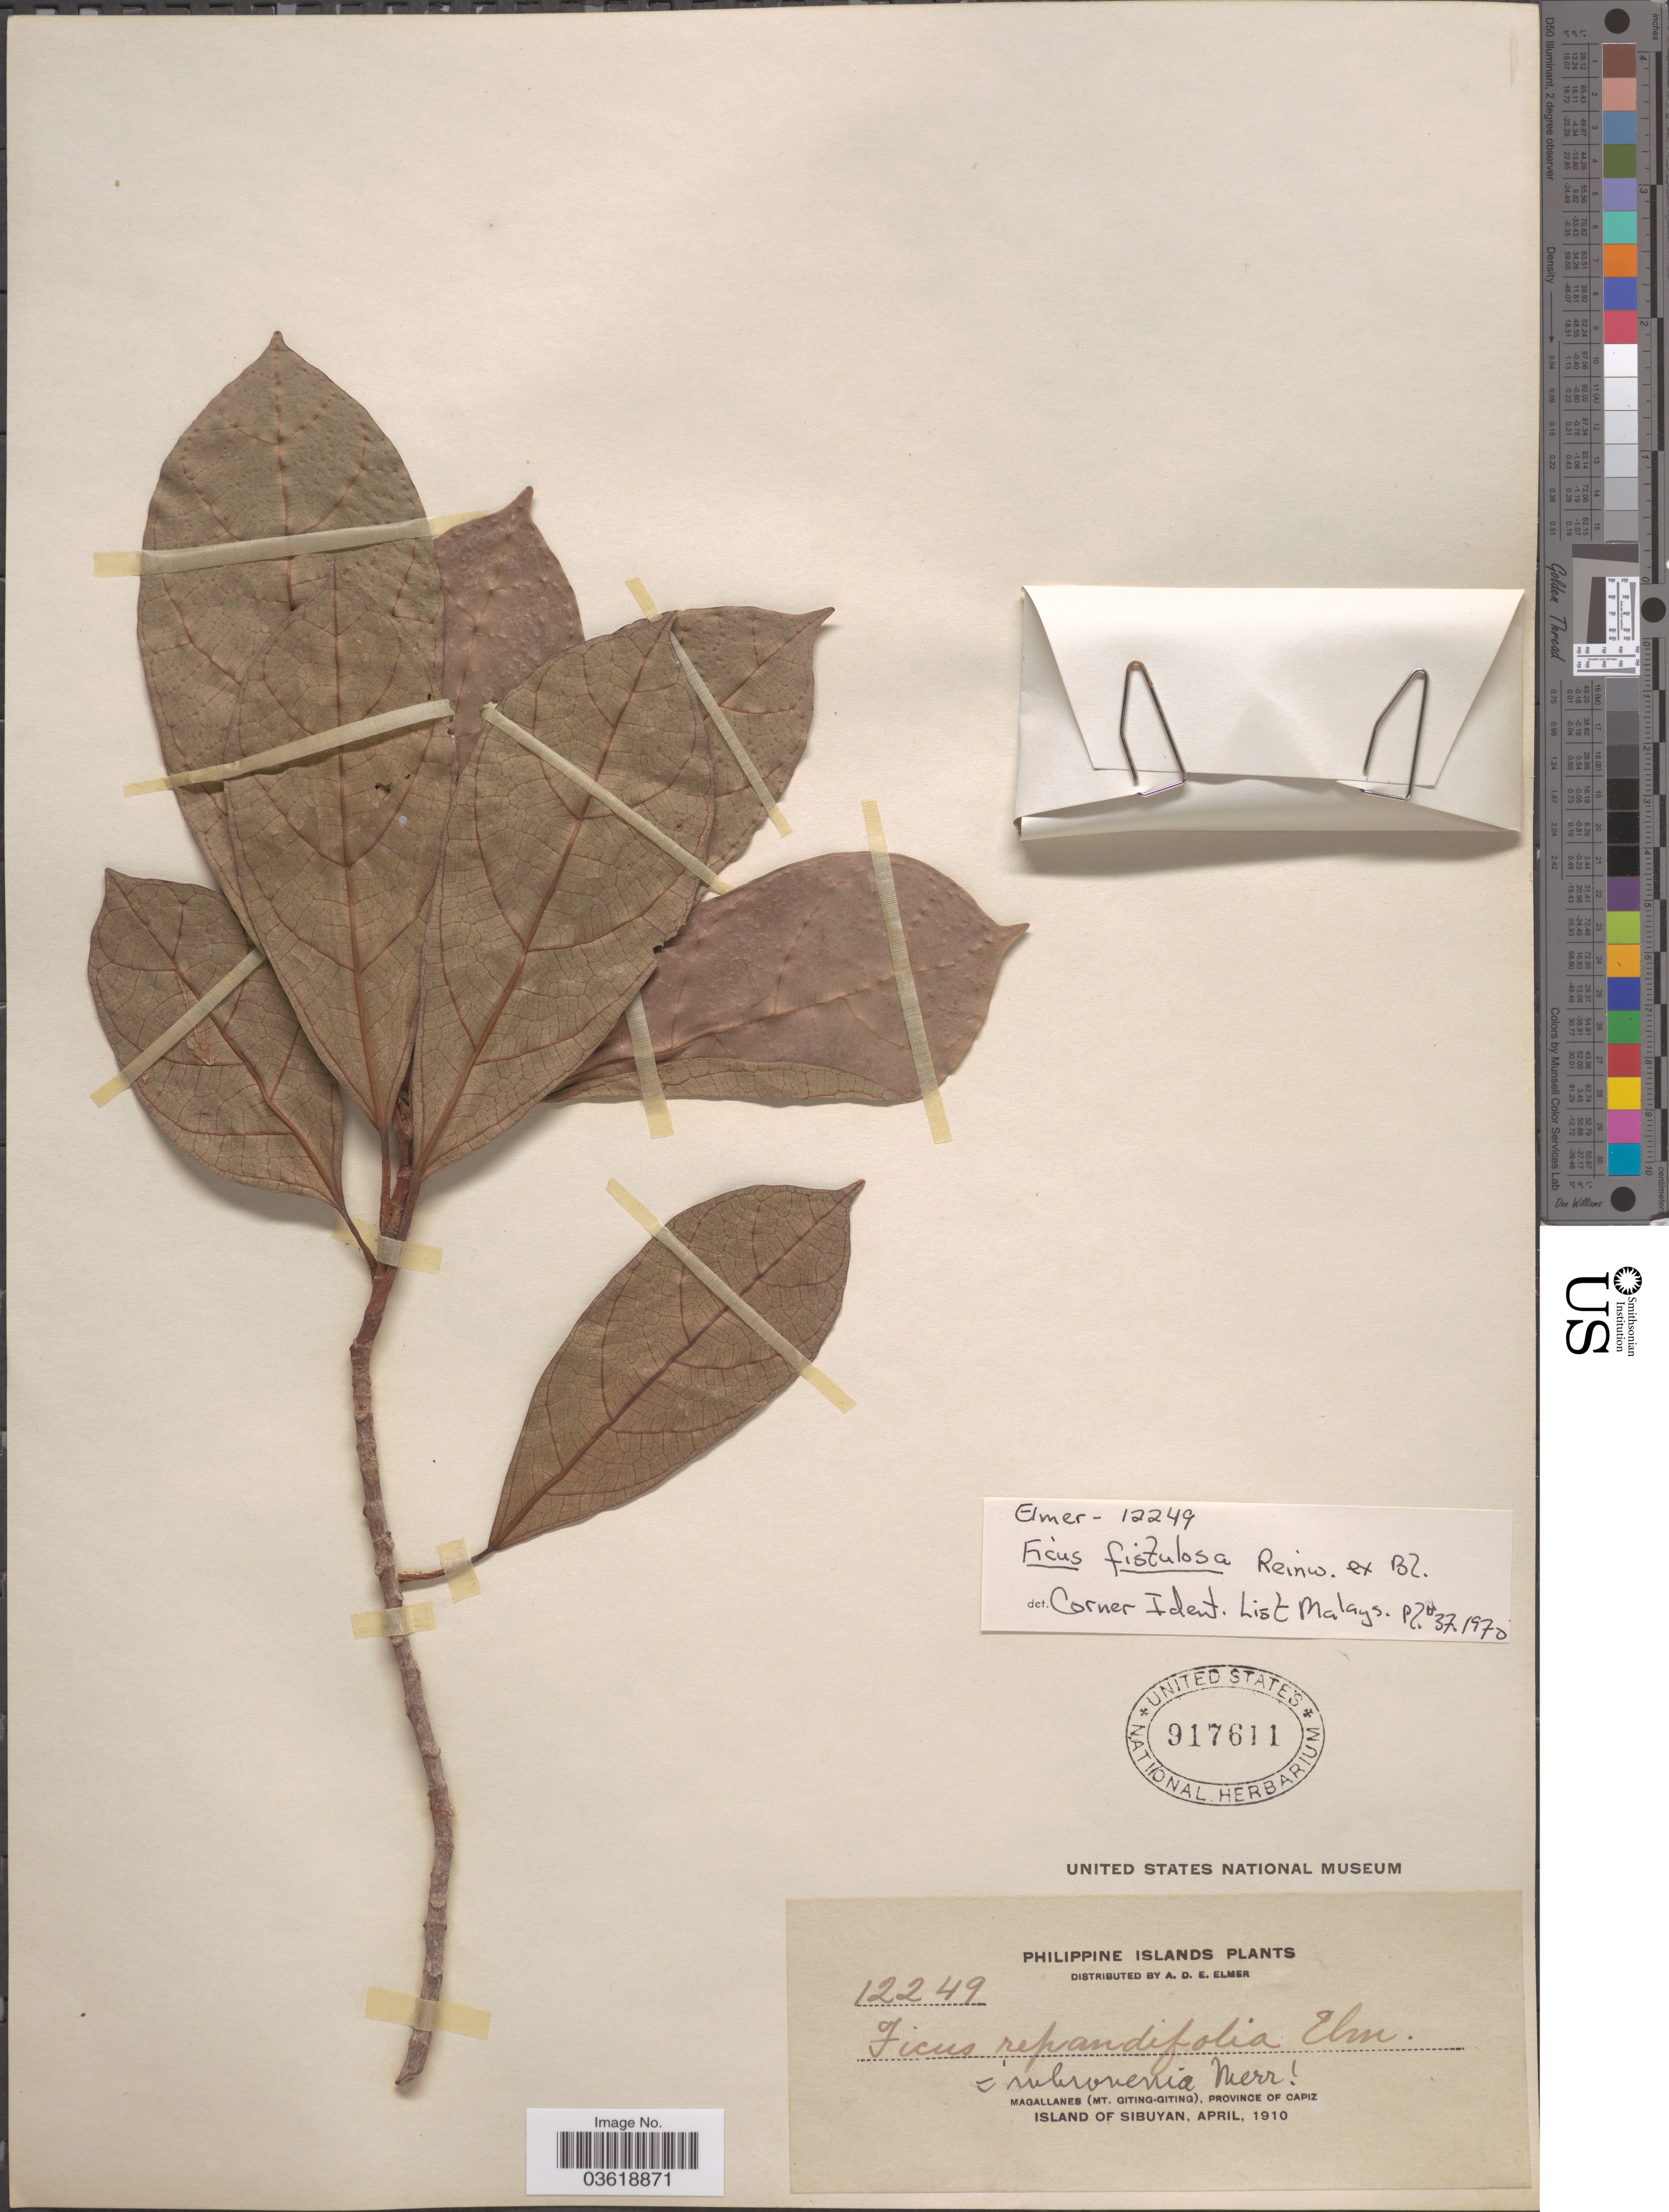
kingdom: Plantae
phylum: Tracheophyta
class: Magnoliopsida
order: Rosales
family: Moraceae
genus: Ficus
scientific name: Ficus fistulosa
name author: Reinw. ex Blume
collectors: A. D. E. Elmer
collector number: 12249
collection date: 1910-04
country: Philippines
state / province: Western Visayas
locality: Magallanes (Mt. Giting-Giting), Province of Capiz. Island of Sibuyan.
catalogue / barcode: US 917611